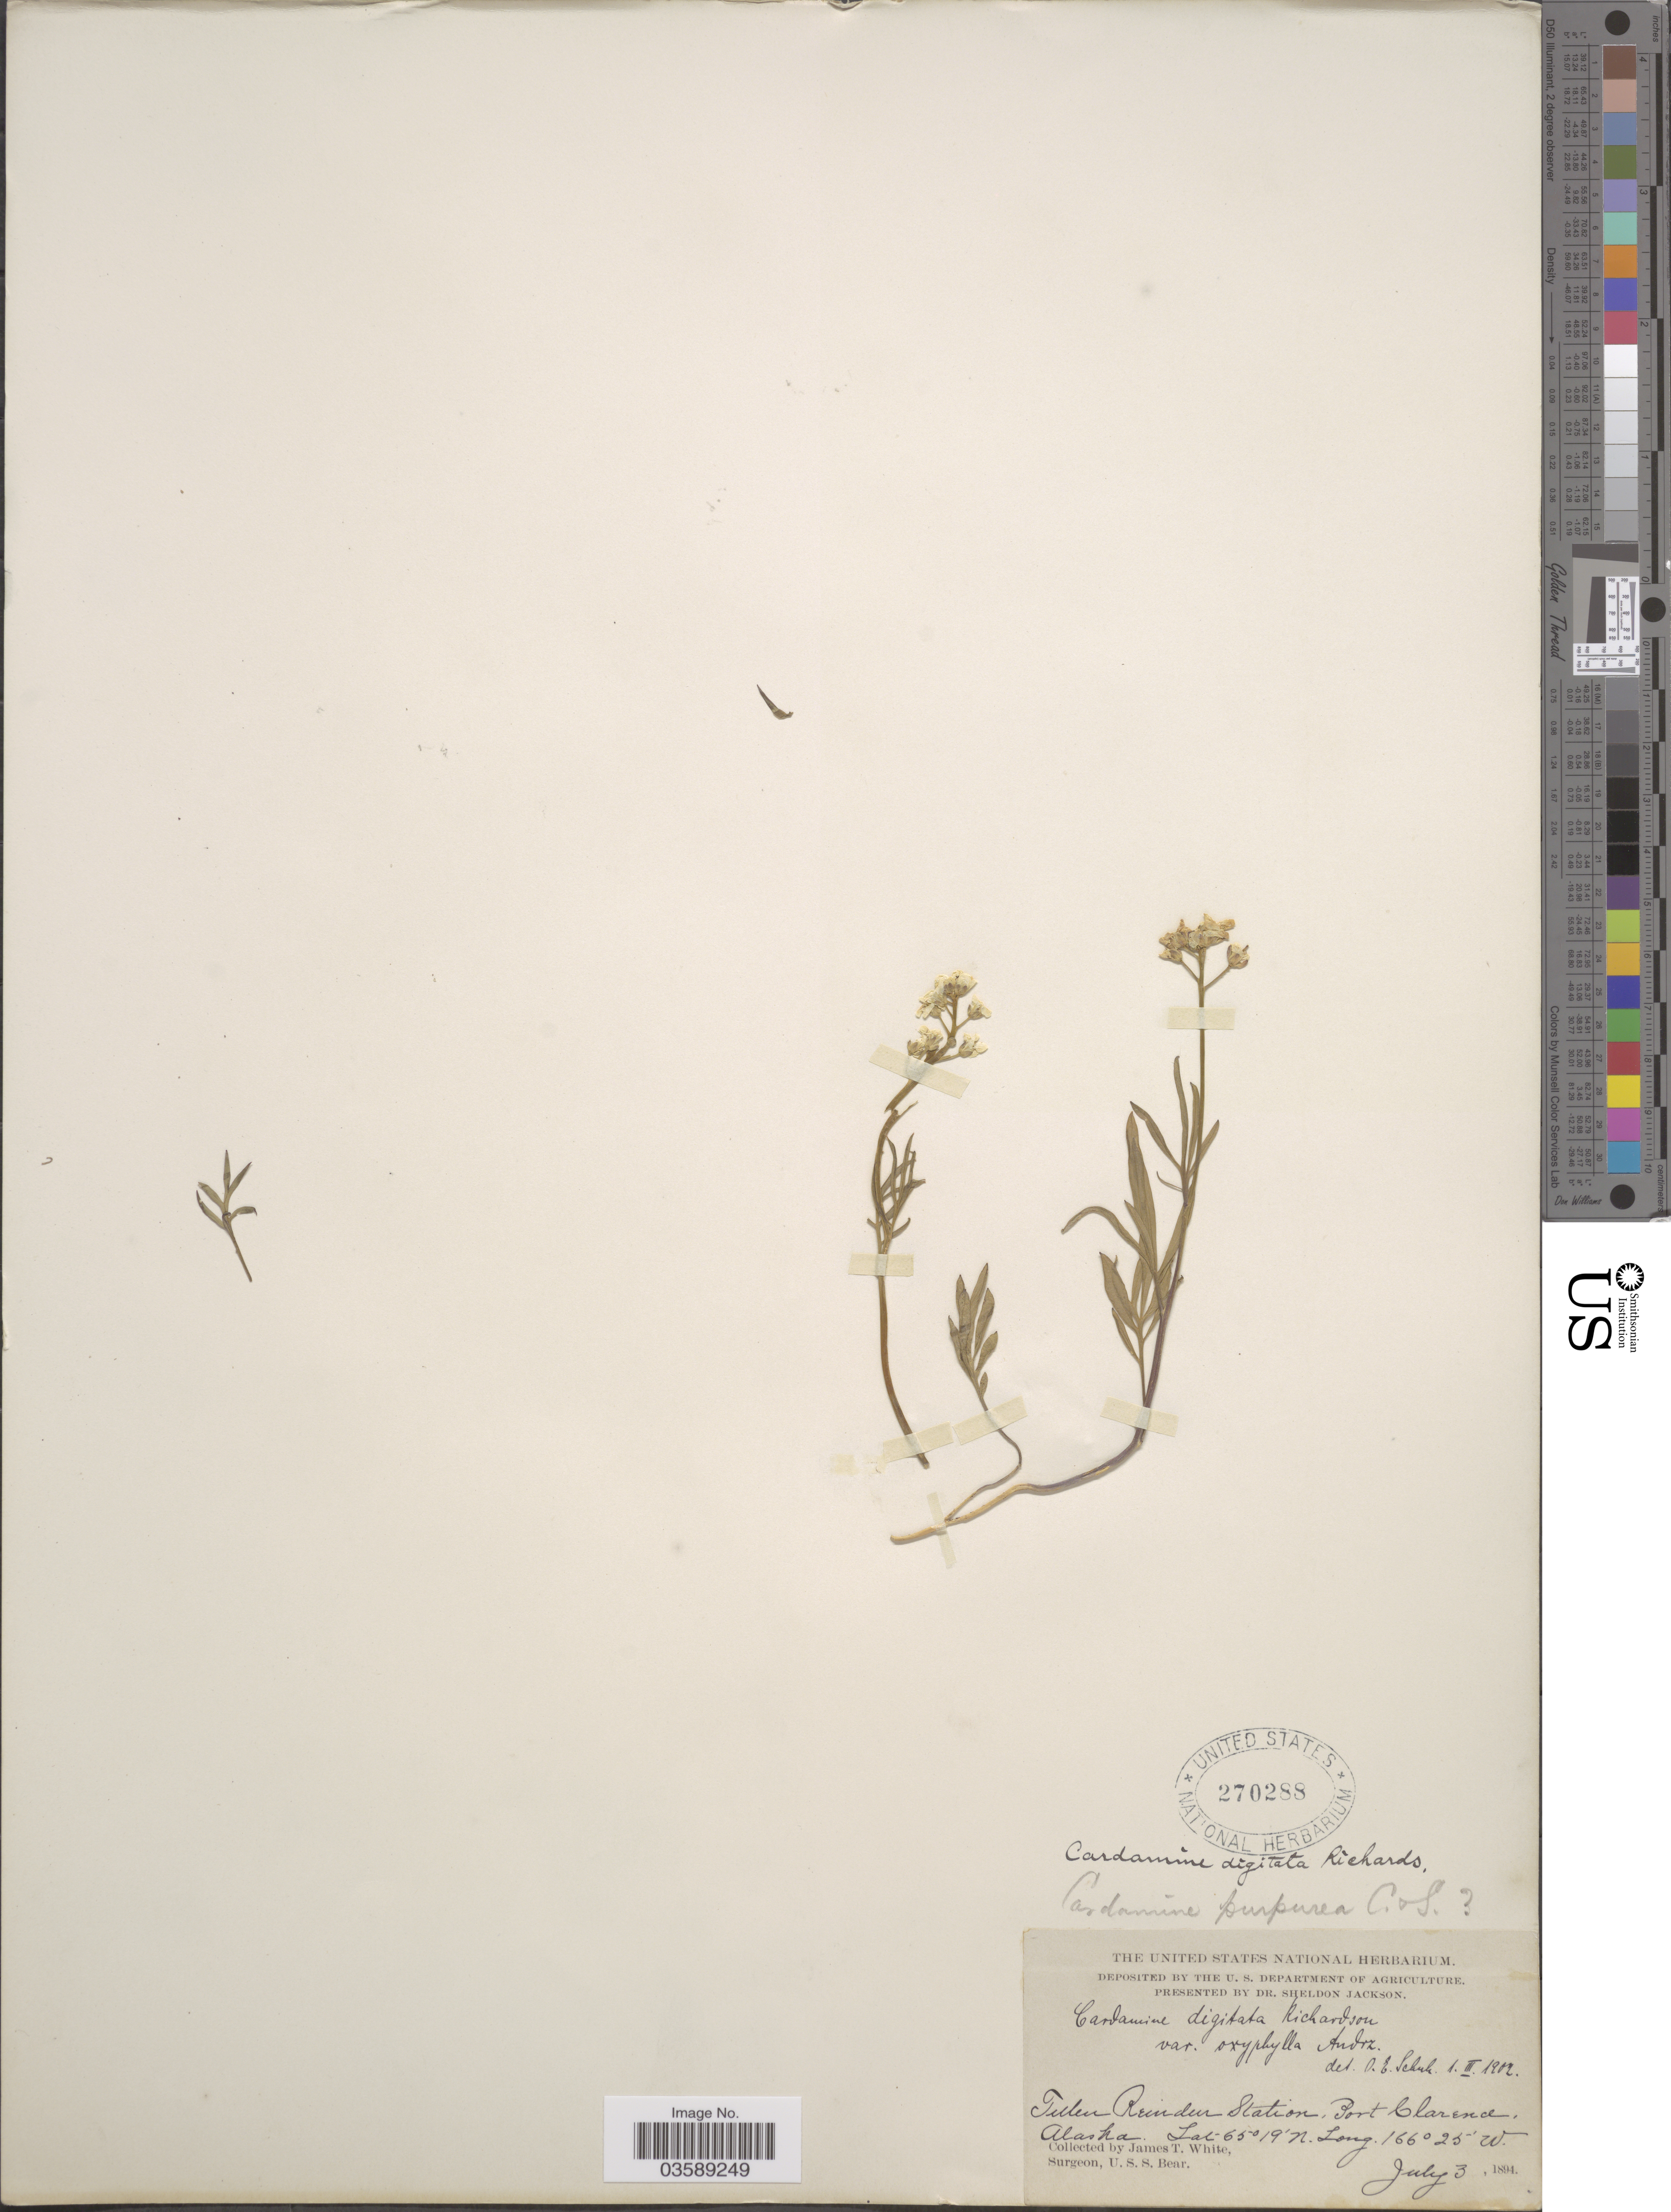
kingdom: Plantae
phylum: Tracheophyta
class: Magnoliopsida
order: Brassicales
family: Brassicaceae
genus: Cardamine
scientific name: Cardamine digitata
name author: Richardson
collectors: J. T. White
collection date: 1894-07-03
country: United States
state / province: Alaska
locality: Teller Reindeer Station, Port Clarence.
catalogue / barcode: US 270288